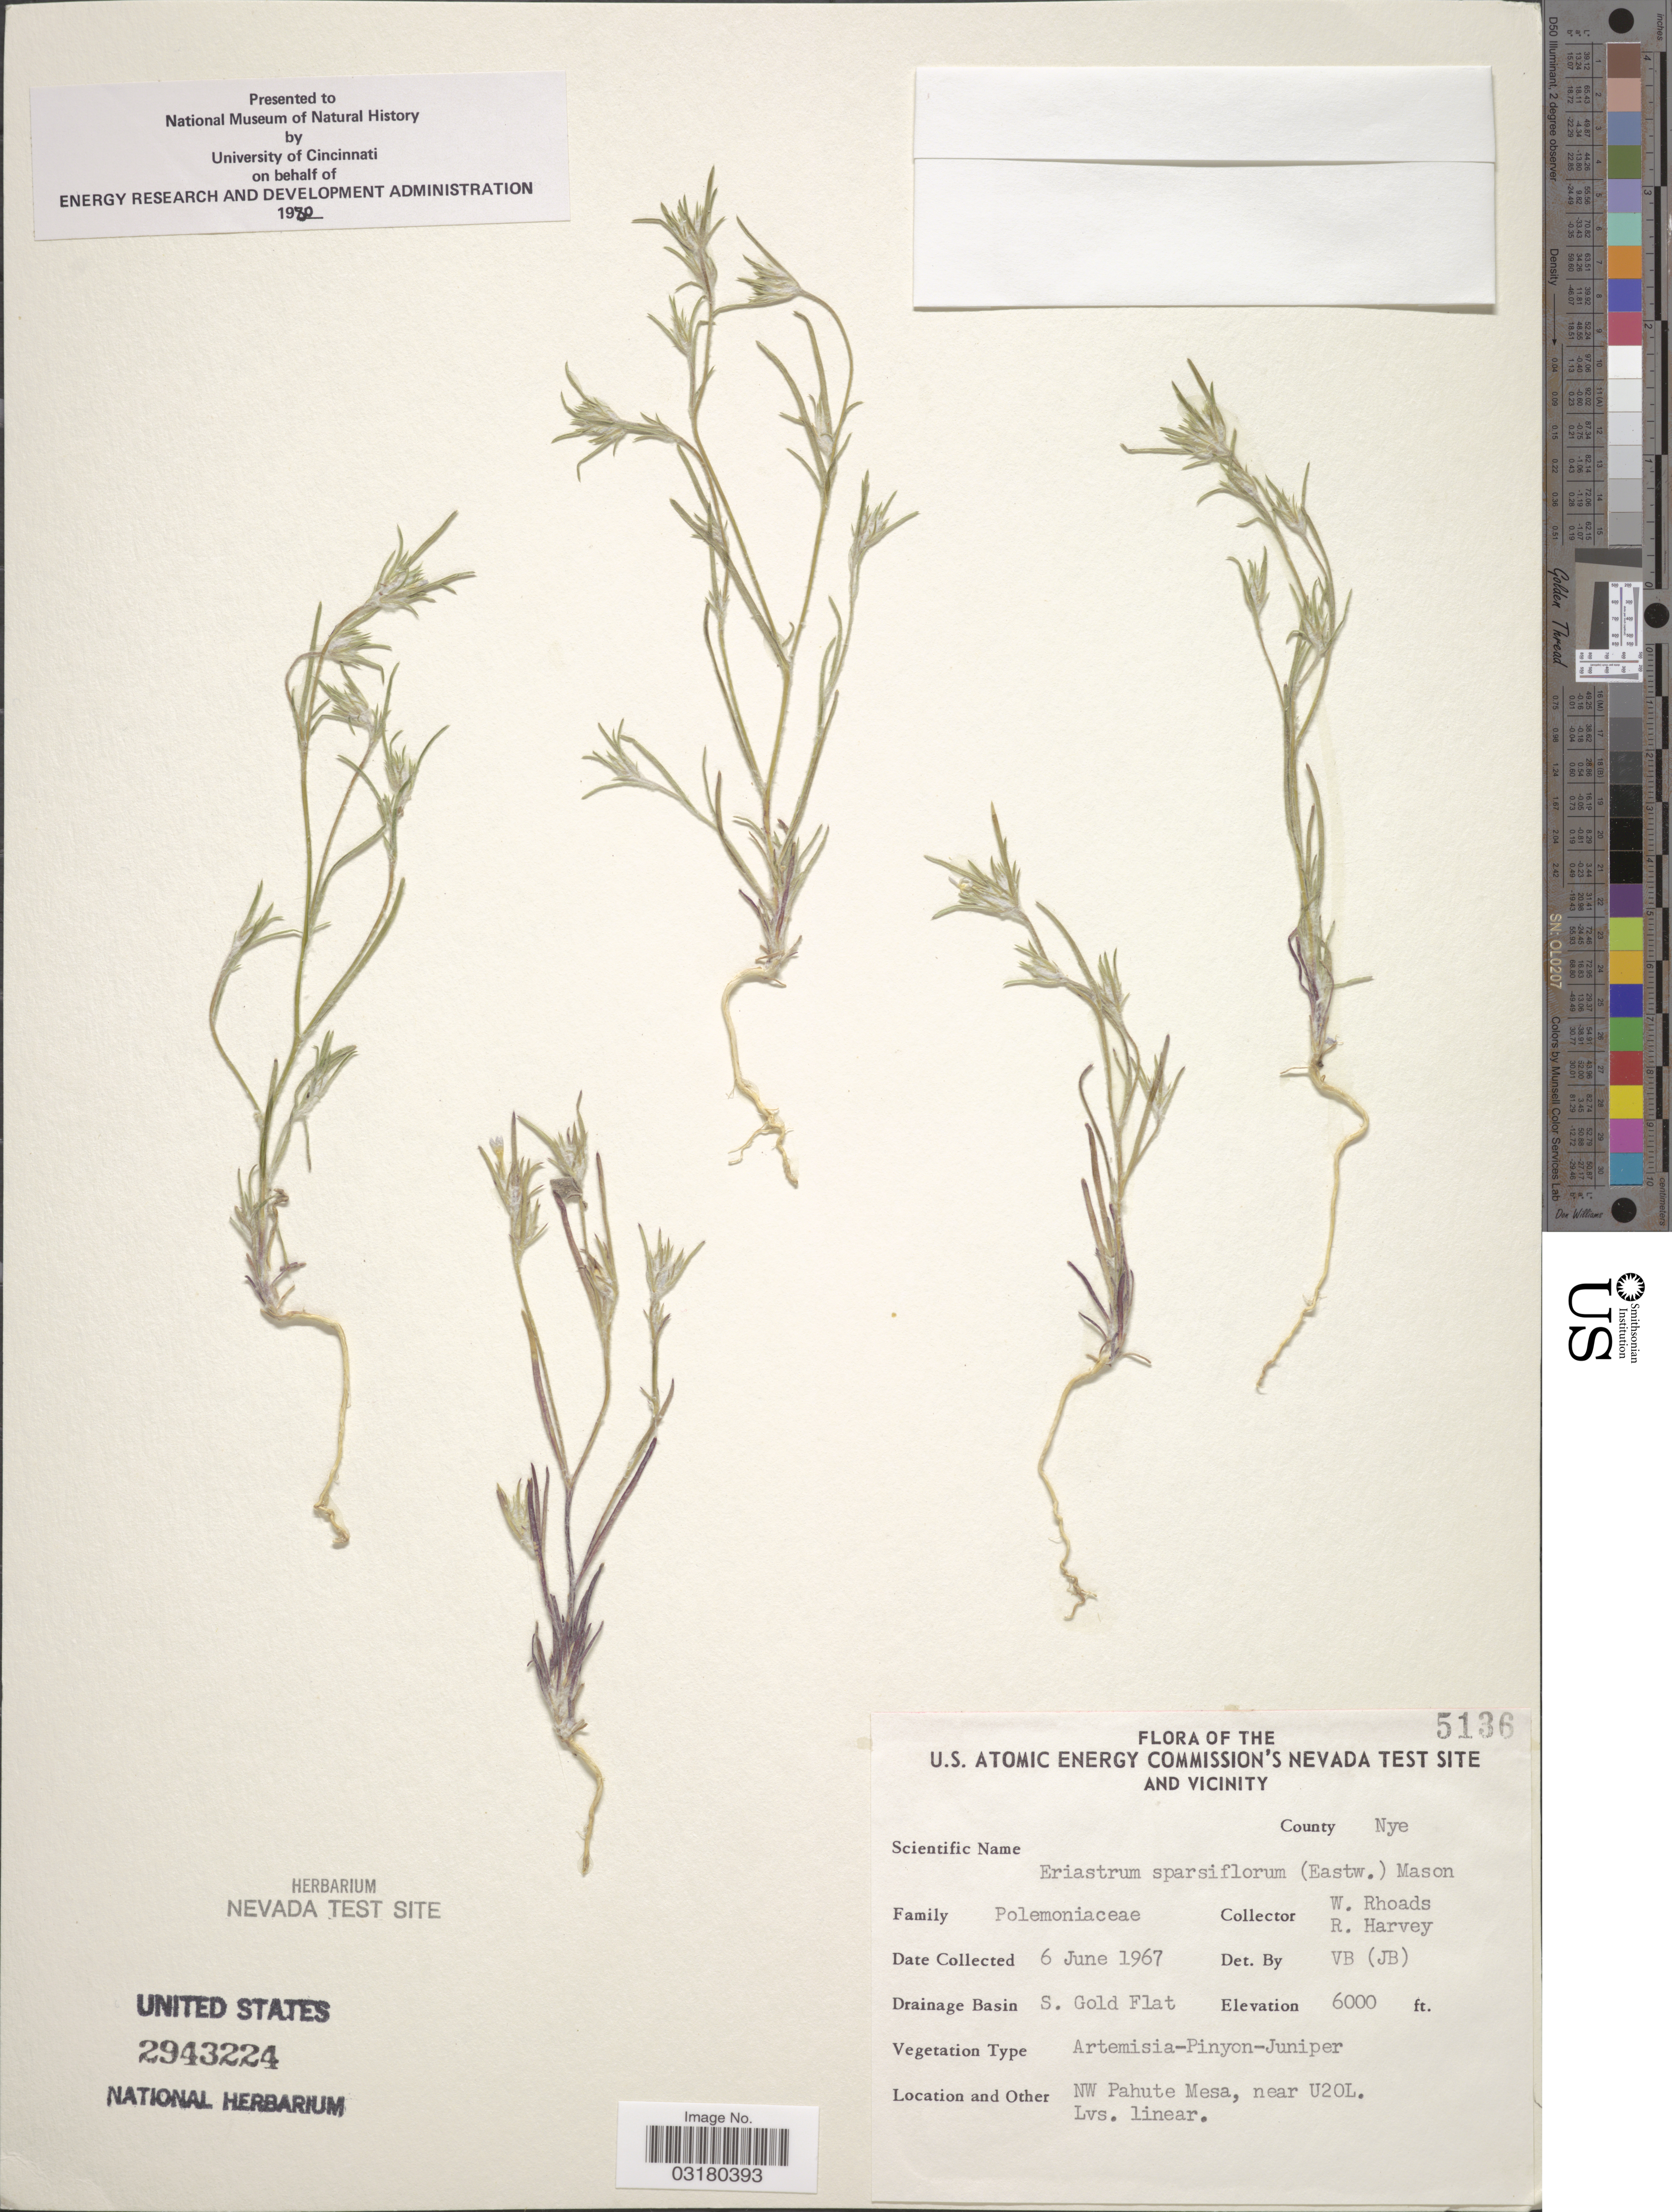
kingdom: Plantae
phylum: Tracheophyta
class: Magnoliopsida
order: Ericales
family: Polemoniaceae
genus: Eriastrum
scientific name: Eriastrum sparsiflorum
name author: (Eastw.) H. Mason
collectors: W. Rhoads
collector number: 5136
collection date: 1967-06-06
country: United States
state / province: Nevada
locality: The U.S. Atomic Energy Commission's Nevada Test Site and Vicinity. County Nye. Drainage Basin S. Gold Flat. NW Pahute Mesa, near U20L.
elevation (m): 1829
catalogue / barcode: US 2943224